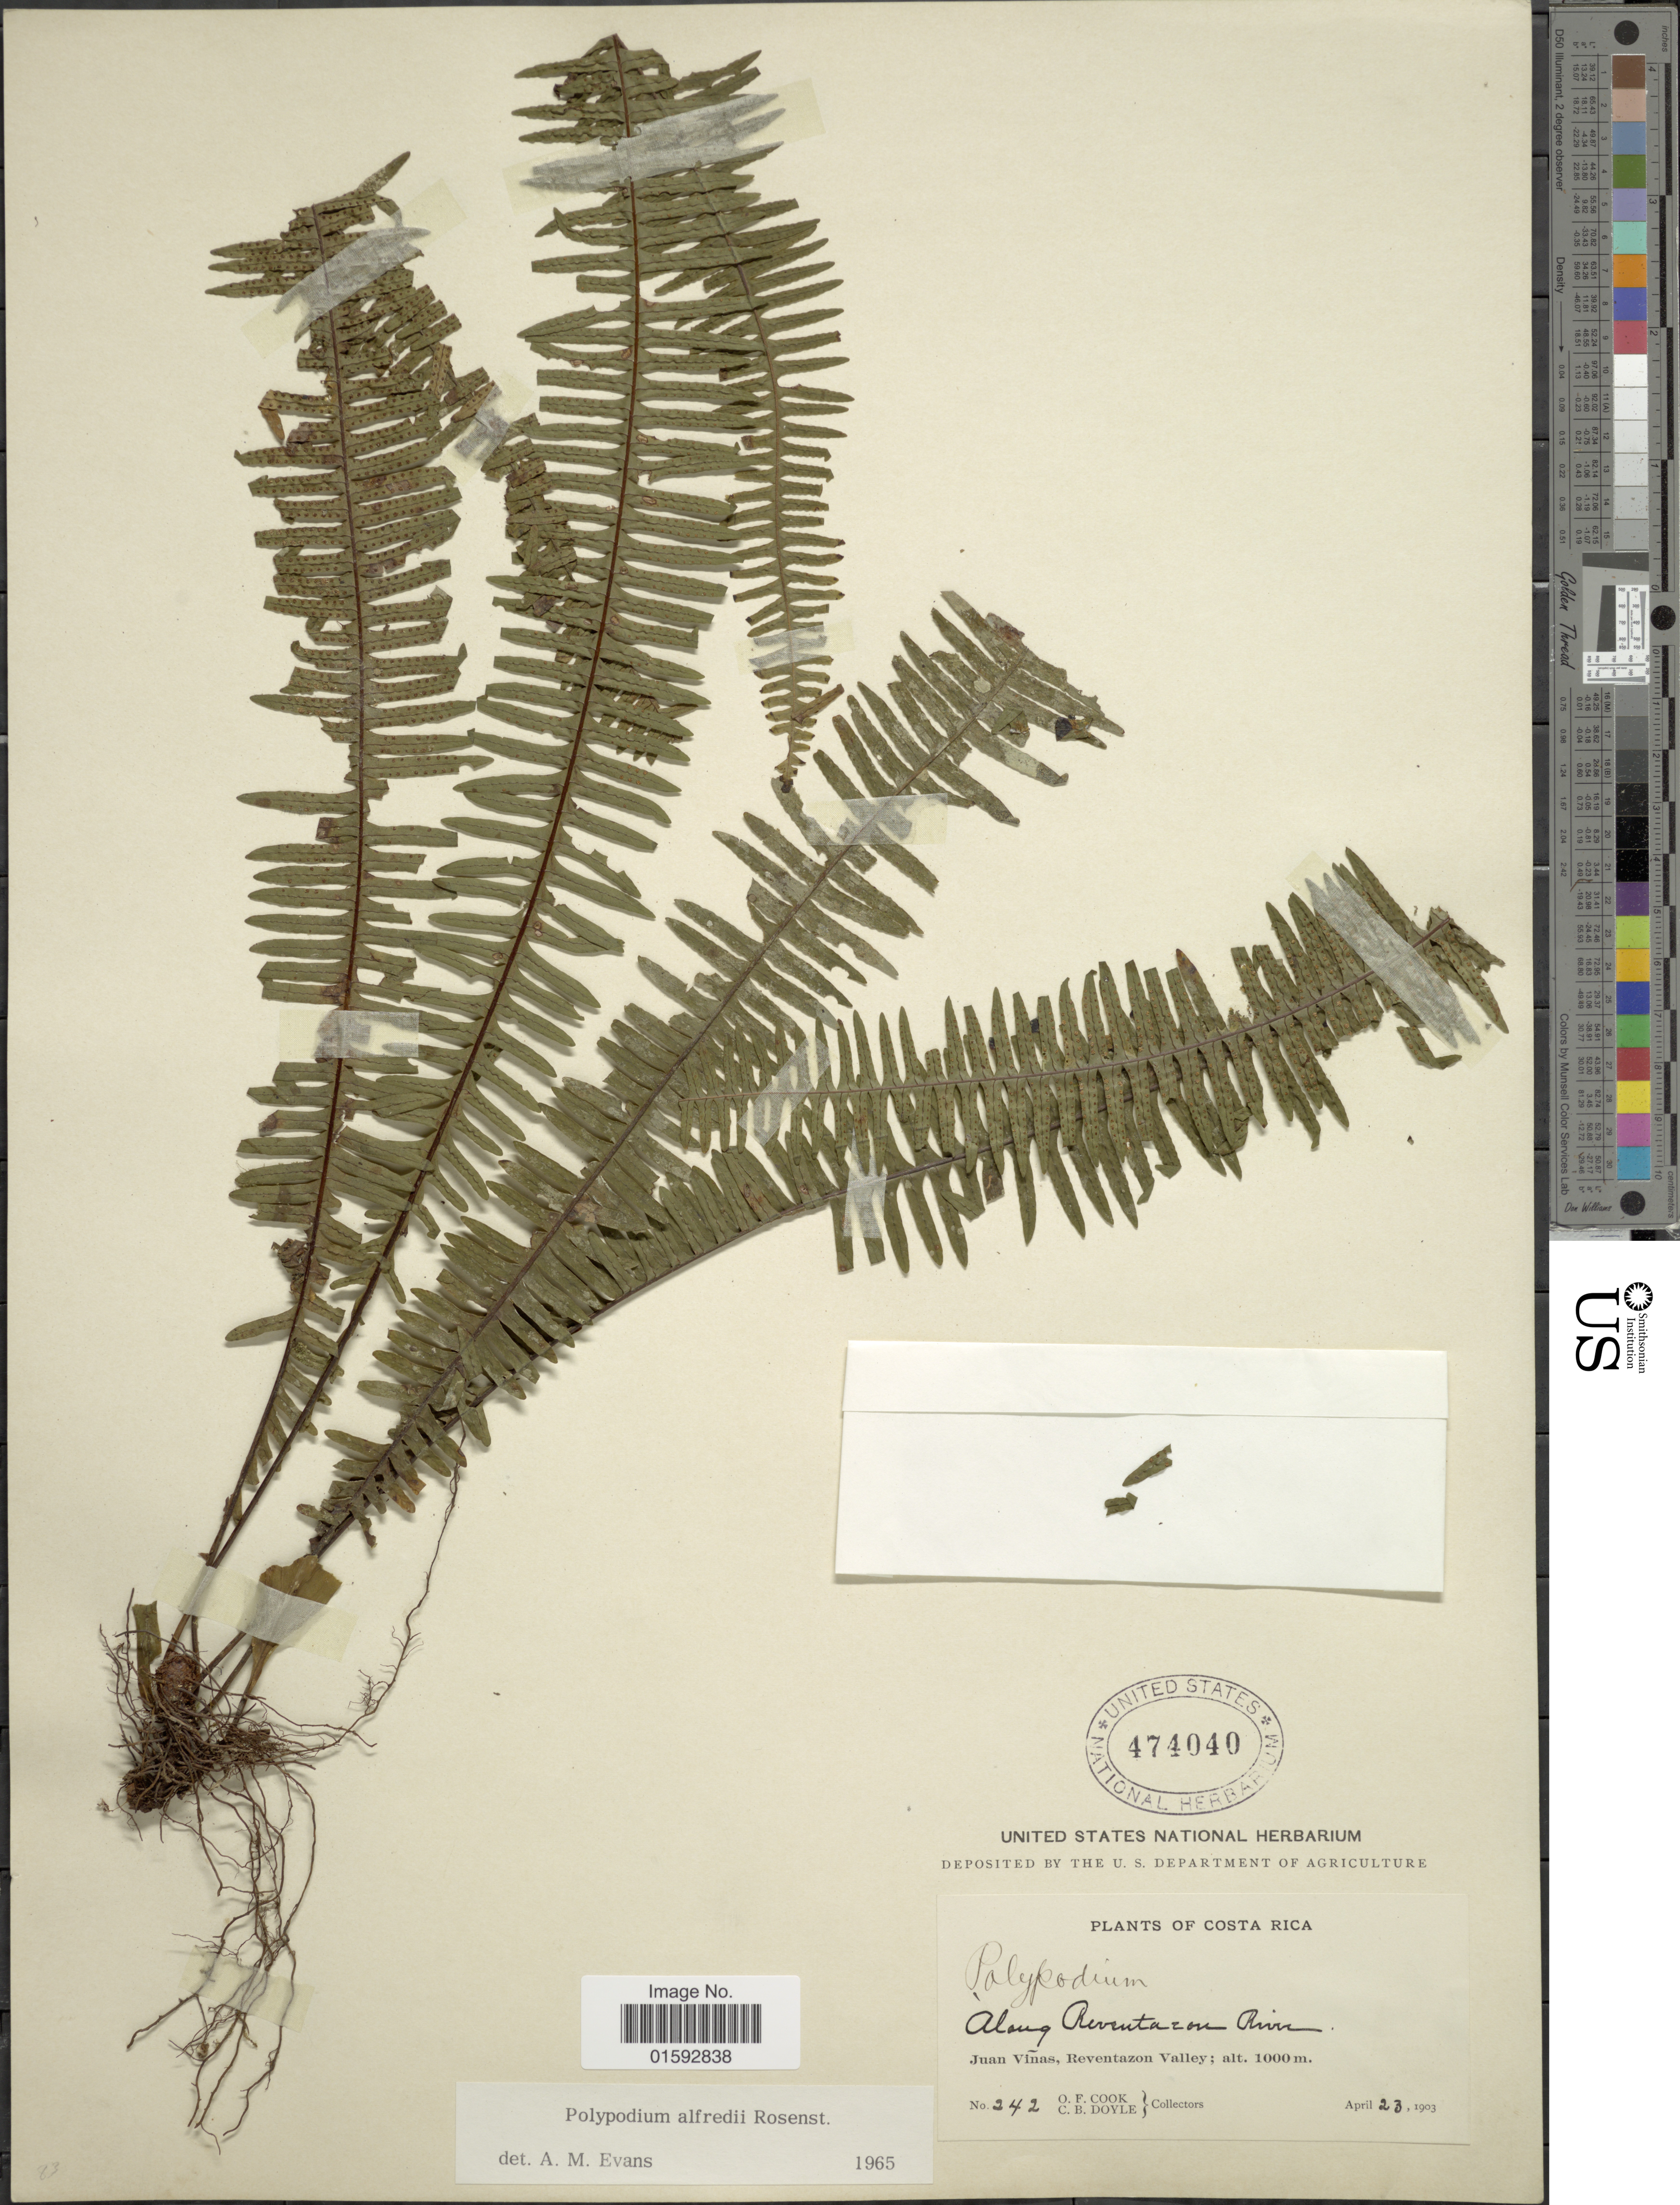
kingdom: Plantae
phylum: Tracheophyta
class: Polypodiopsida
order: Polypodiales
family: Polypodiaceae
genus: Pecluma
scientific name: Pecluma alfredii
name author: (Rosenst.) M.G. Price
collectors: O. F. Cook & C. Doyle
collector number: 242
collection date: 1903-04-23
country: Costa Rica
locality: Along Revantazon River, Juan Vinas, Reventazon Valley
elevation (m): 1000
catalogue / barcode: US 474040